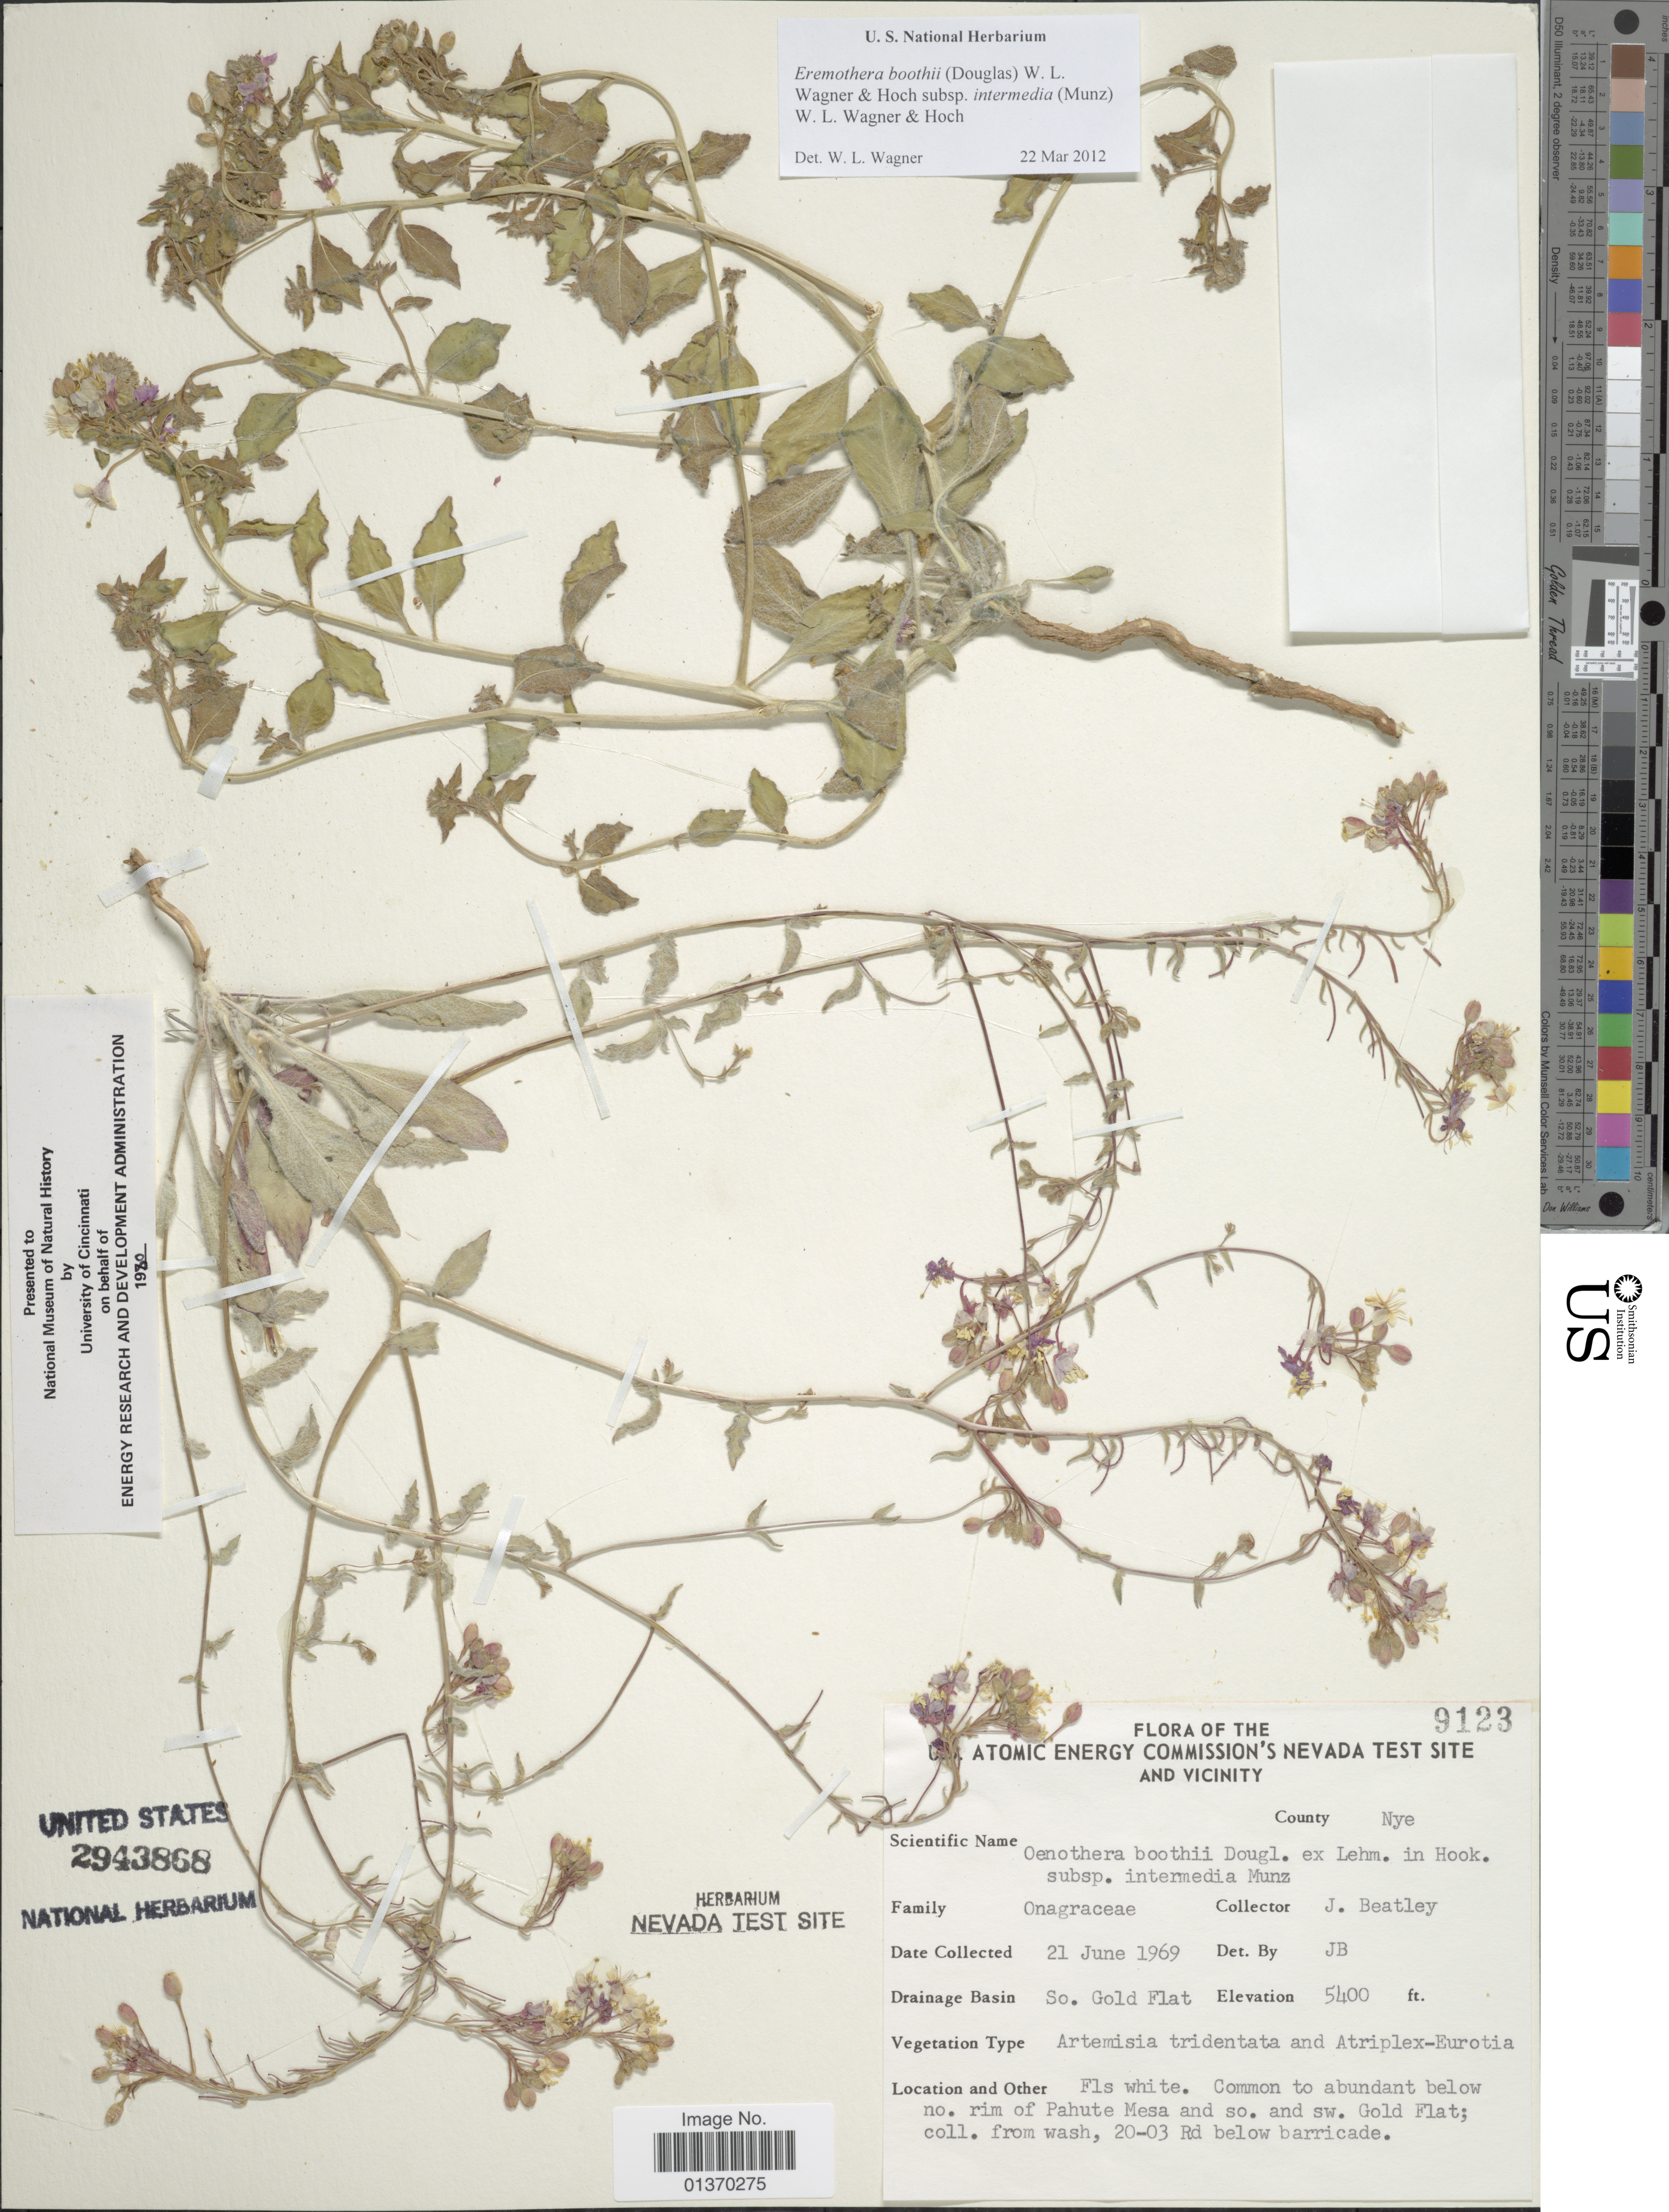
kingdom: Plantae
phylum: Tracheophyta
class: Magnoliopsida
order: Myrtales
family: Onagraceae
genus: Eremothera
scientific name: Eremothera boothii subsp. intermedia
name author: (Munz) W.L. Wagner & Hoch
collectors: J. C. Beatley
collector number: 9123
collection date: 1969-06-21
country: United States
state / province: Nevada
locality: U. S. Atomic Energy Commission's Nevada Test Site and Vicinity, So. Gold Flat, below no. rim of Pahute Mesa and so. and sw. Gold Flat; coll. from wash, 20-03 Rd below barricade. County Nye.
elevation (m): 1646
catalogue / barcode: US 2943868